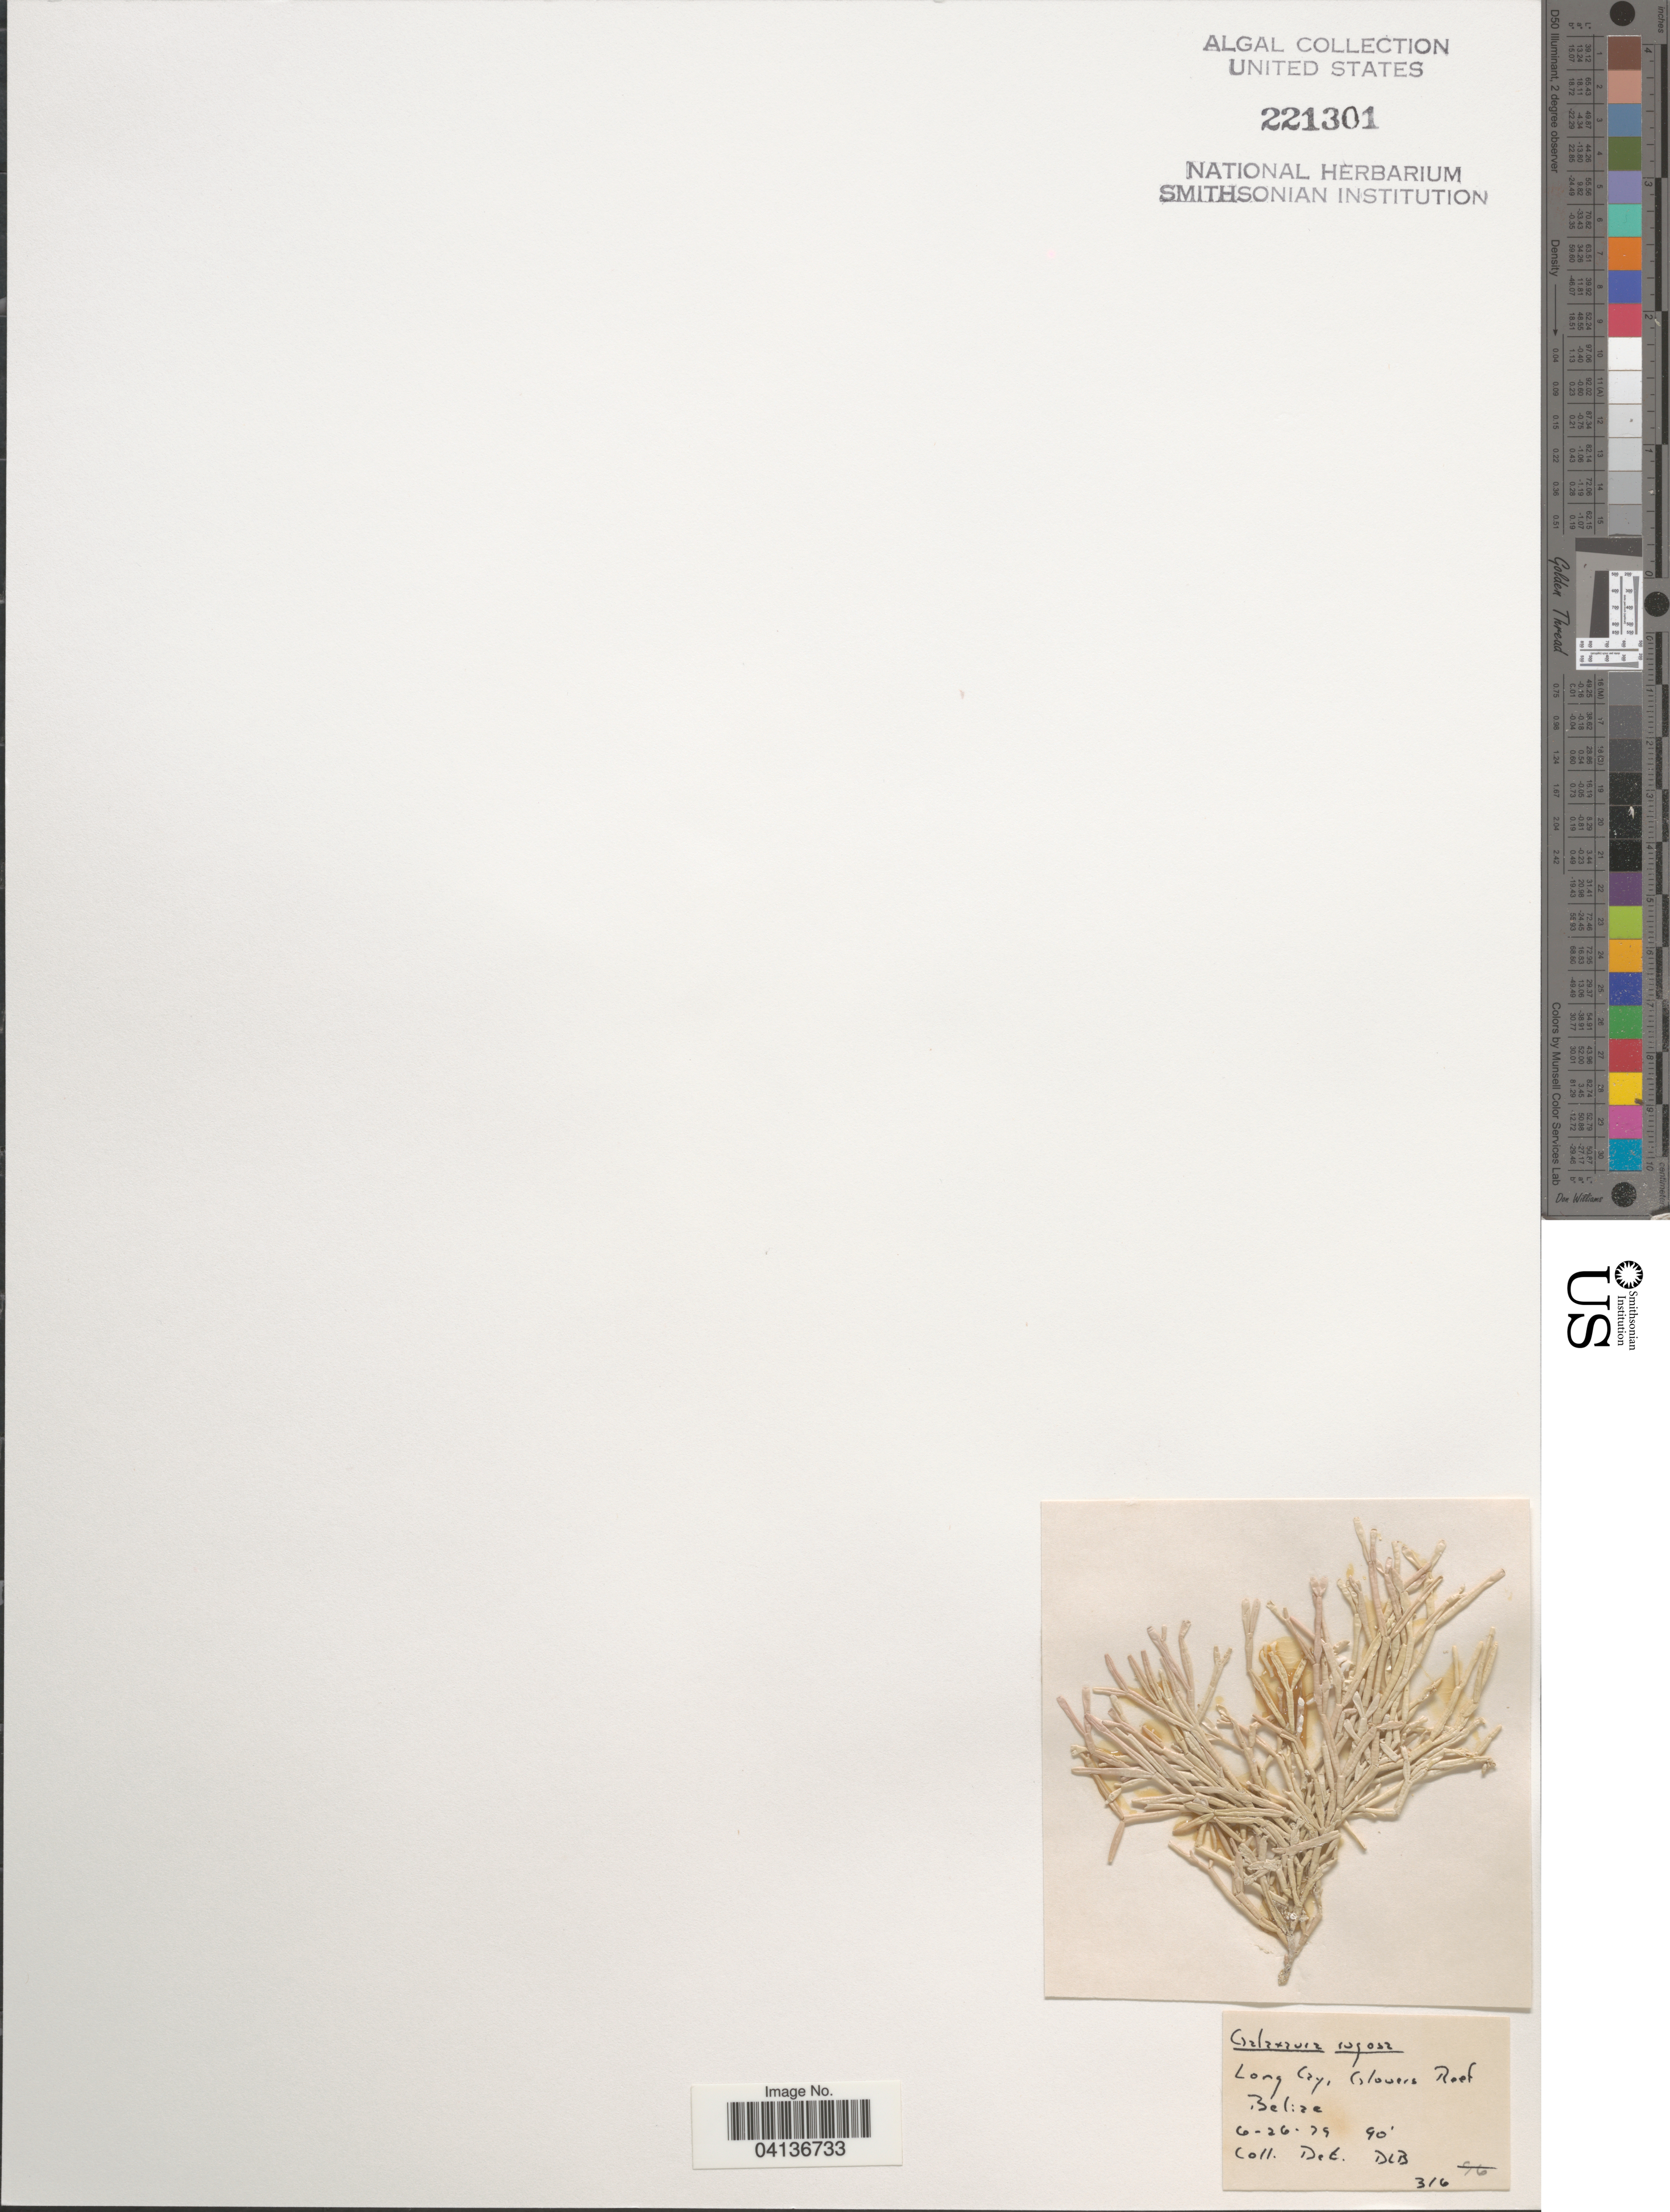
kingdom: Plantae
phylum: Rhodophyta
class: Florideophyceae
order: Nemaliales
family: Galaxauraceae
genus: Galaxaura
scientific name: Galaxaura rugosa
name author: (Ellis & Sol.) J.V.Lamouroux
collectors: D. L. B.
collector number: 316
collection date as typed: Transcribed d/m/y: 26/6/79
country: Belize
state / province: Belize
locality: Long Cay, Glovers Reef.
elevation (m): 27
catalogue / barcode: US 221301